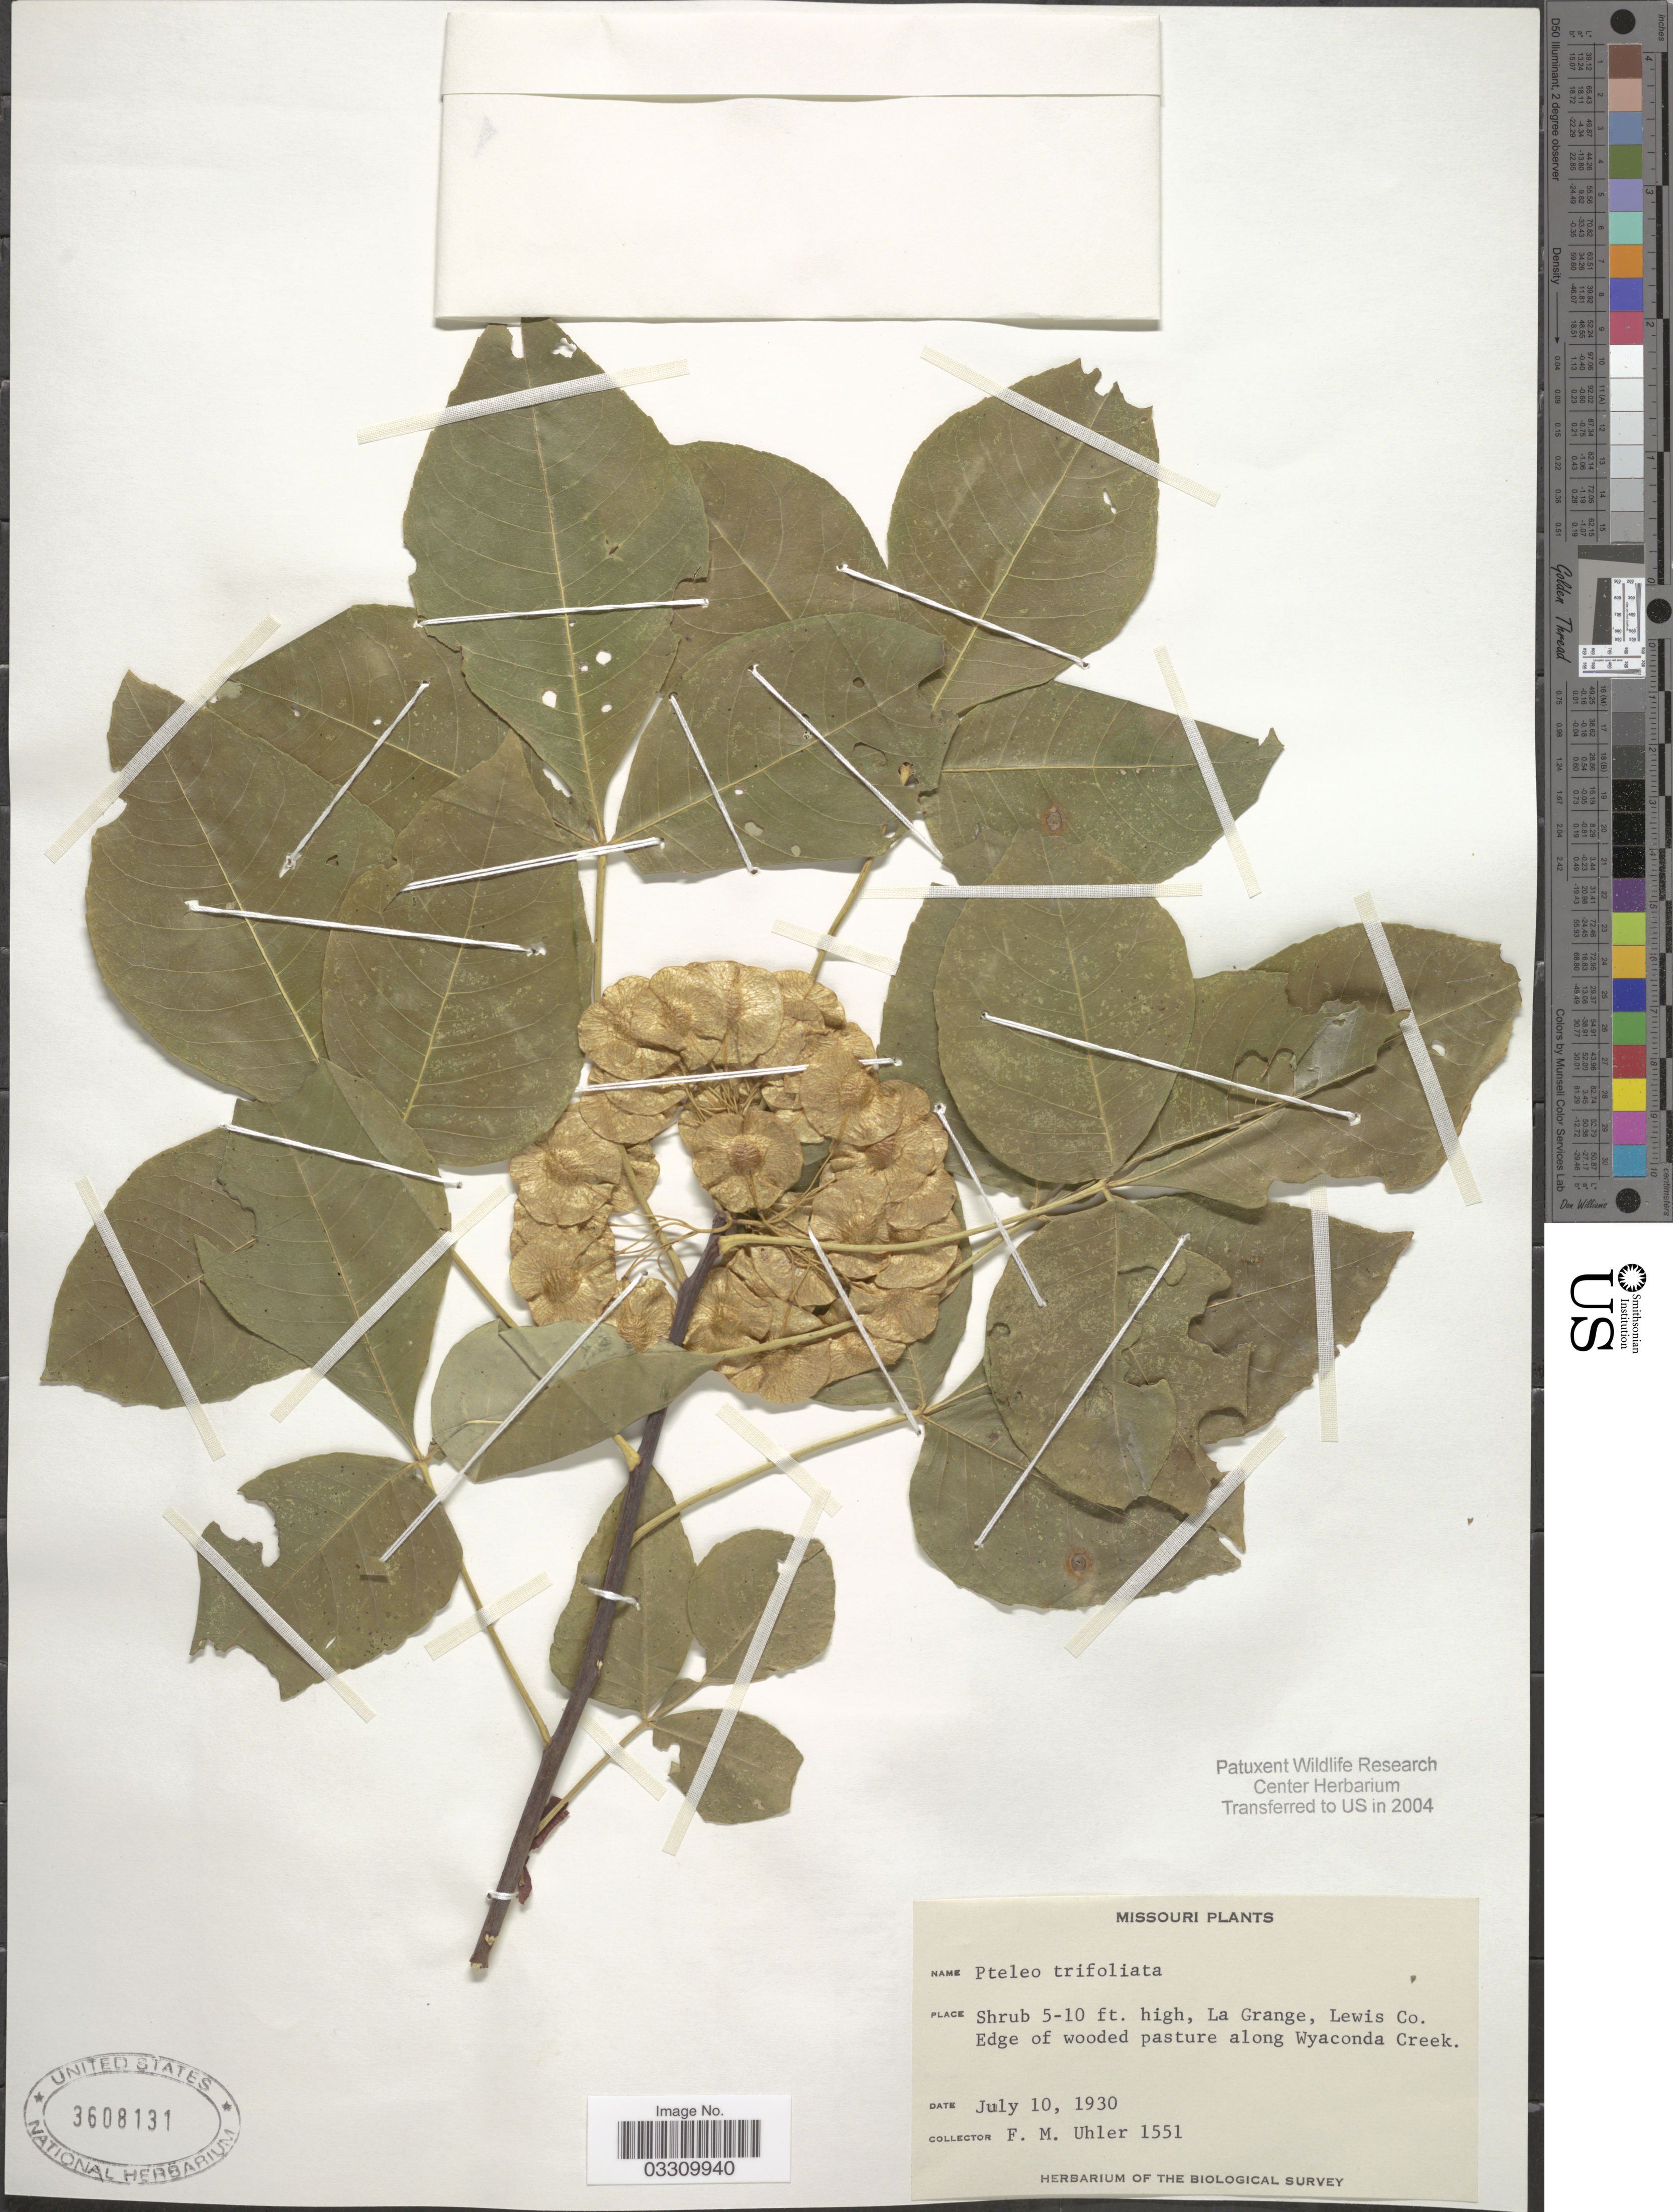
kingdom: Plantae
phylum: Tracheophyta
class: Magnoliopsida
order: Sapindales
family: Rutaceae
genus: Ptelea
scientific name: Ptelea trifoliata var. trifoliata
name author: L.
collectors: F. M. Uhler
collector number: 1551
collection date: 1930-07-10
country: United States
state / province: Missouri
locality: La Grange, Lewis Co. Edge of wooded pasture along Wyaconda Creek.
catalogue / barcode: US 3608131